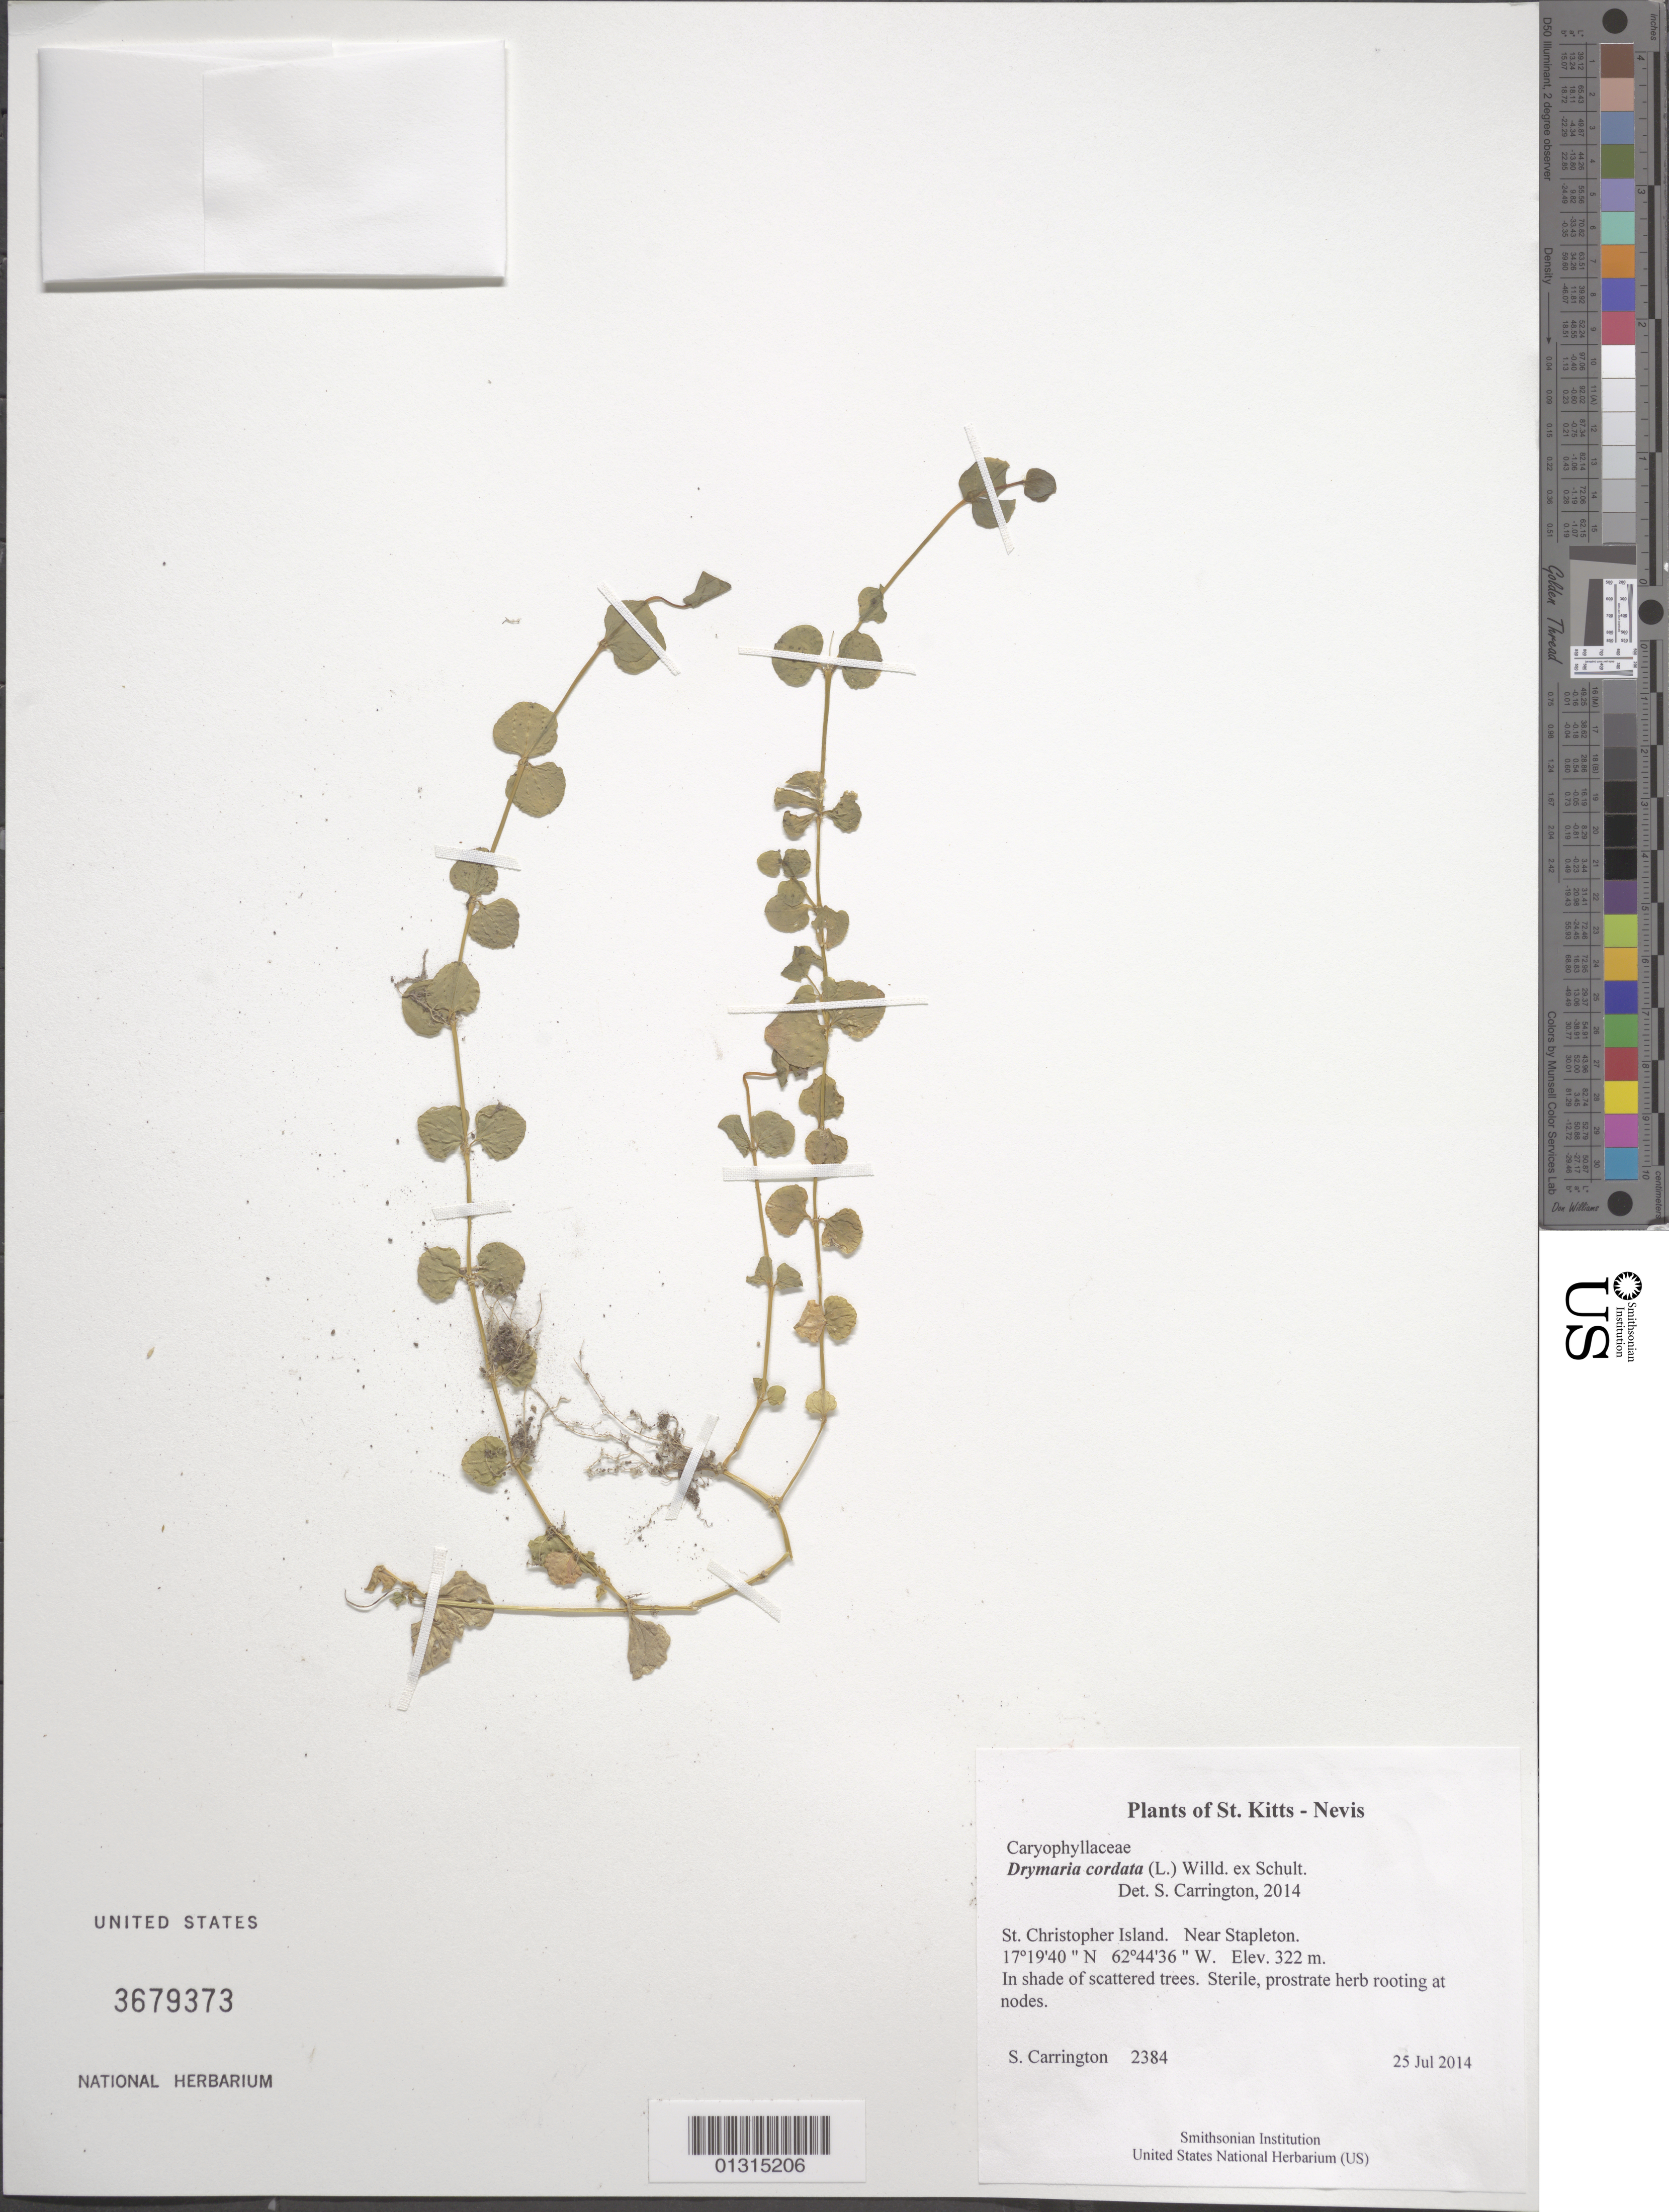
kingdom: Plantae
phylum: Tracheophyta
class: Magnoliopsida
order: Caryophyllales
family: Caryophyllaceae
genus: Drymaria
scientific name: Drymaria cordata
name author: (L.) Willd. ex Schult.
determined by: Carrington, C. M. S.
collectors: C. M. S. Carrington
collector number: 2384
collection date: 2014-07-25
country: St. Christopher-Nevis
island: St. Christopher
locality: Near Stapleton.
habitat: In shade of scattered trees.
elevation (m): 322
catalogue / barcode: US 3679373